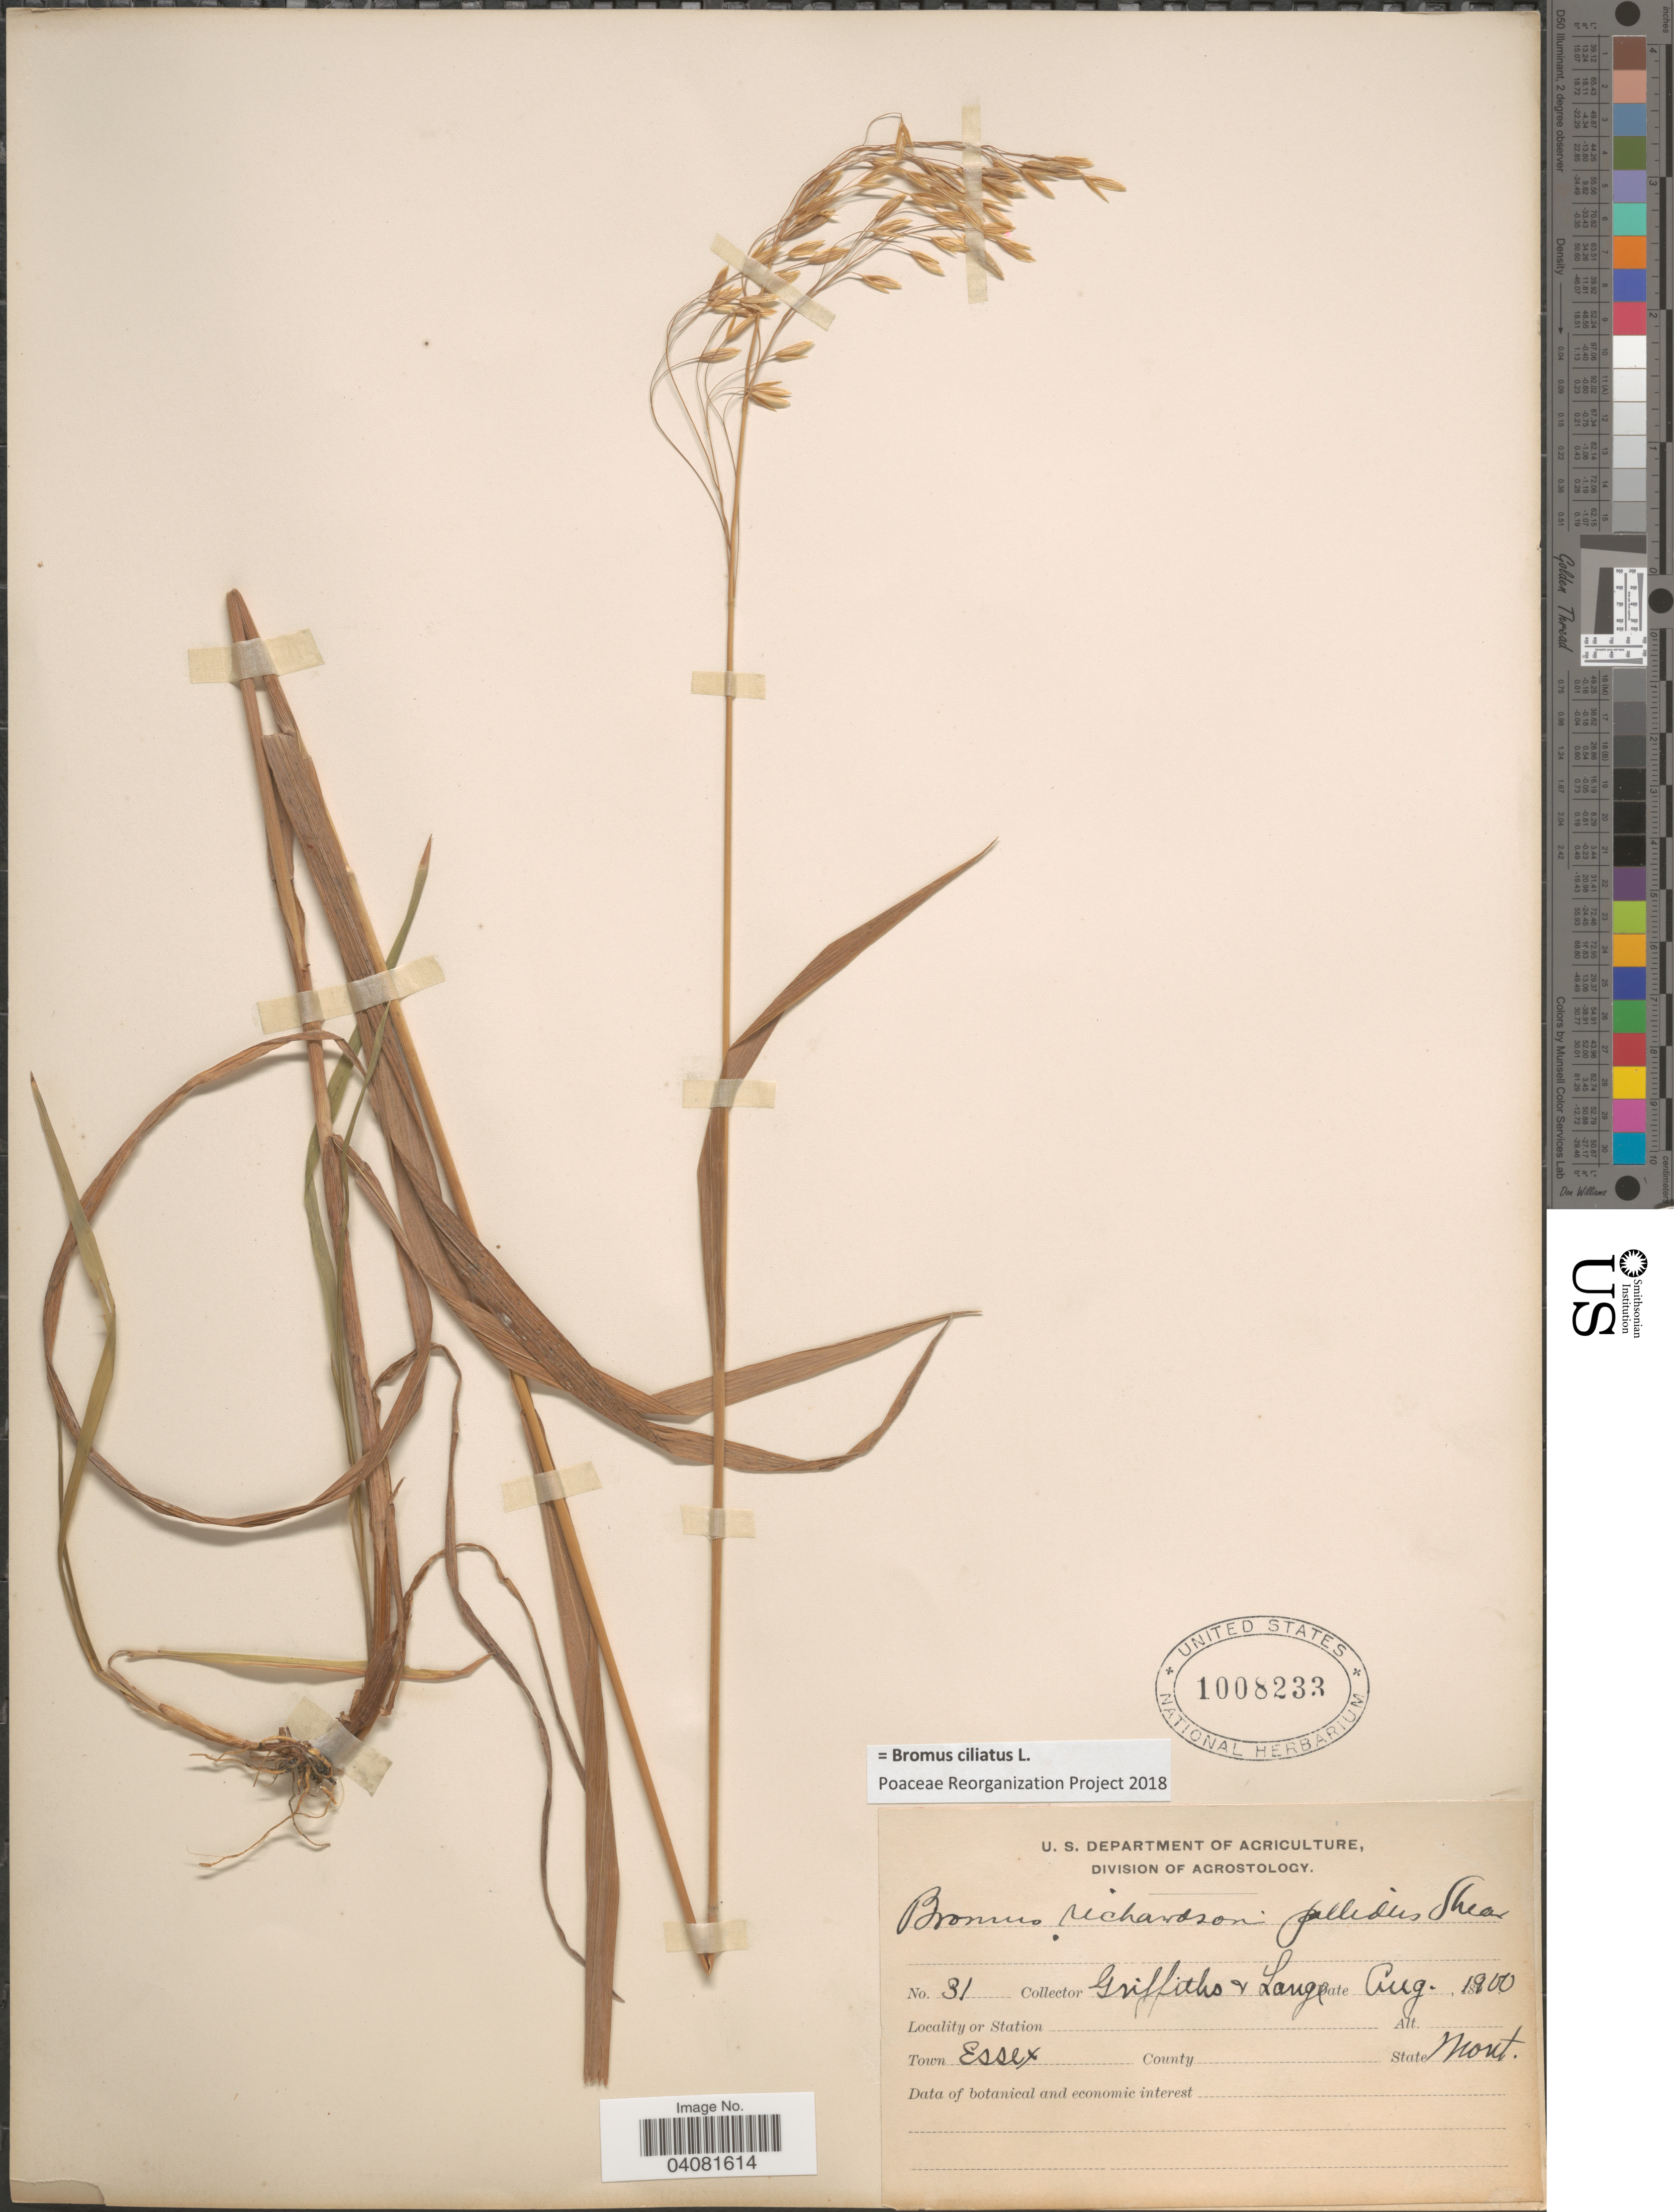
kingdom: Plantae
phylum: Tracheophyta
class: Liliopsida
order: Poales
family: Poaceae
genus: Bromus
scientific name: Bromus ciliatus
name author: L.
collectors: -- Griffiths & -- Lange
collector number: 31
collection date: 1900-08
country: United States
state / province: Montana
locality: Town Essex.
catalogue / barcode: US 1008233